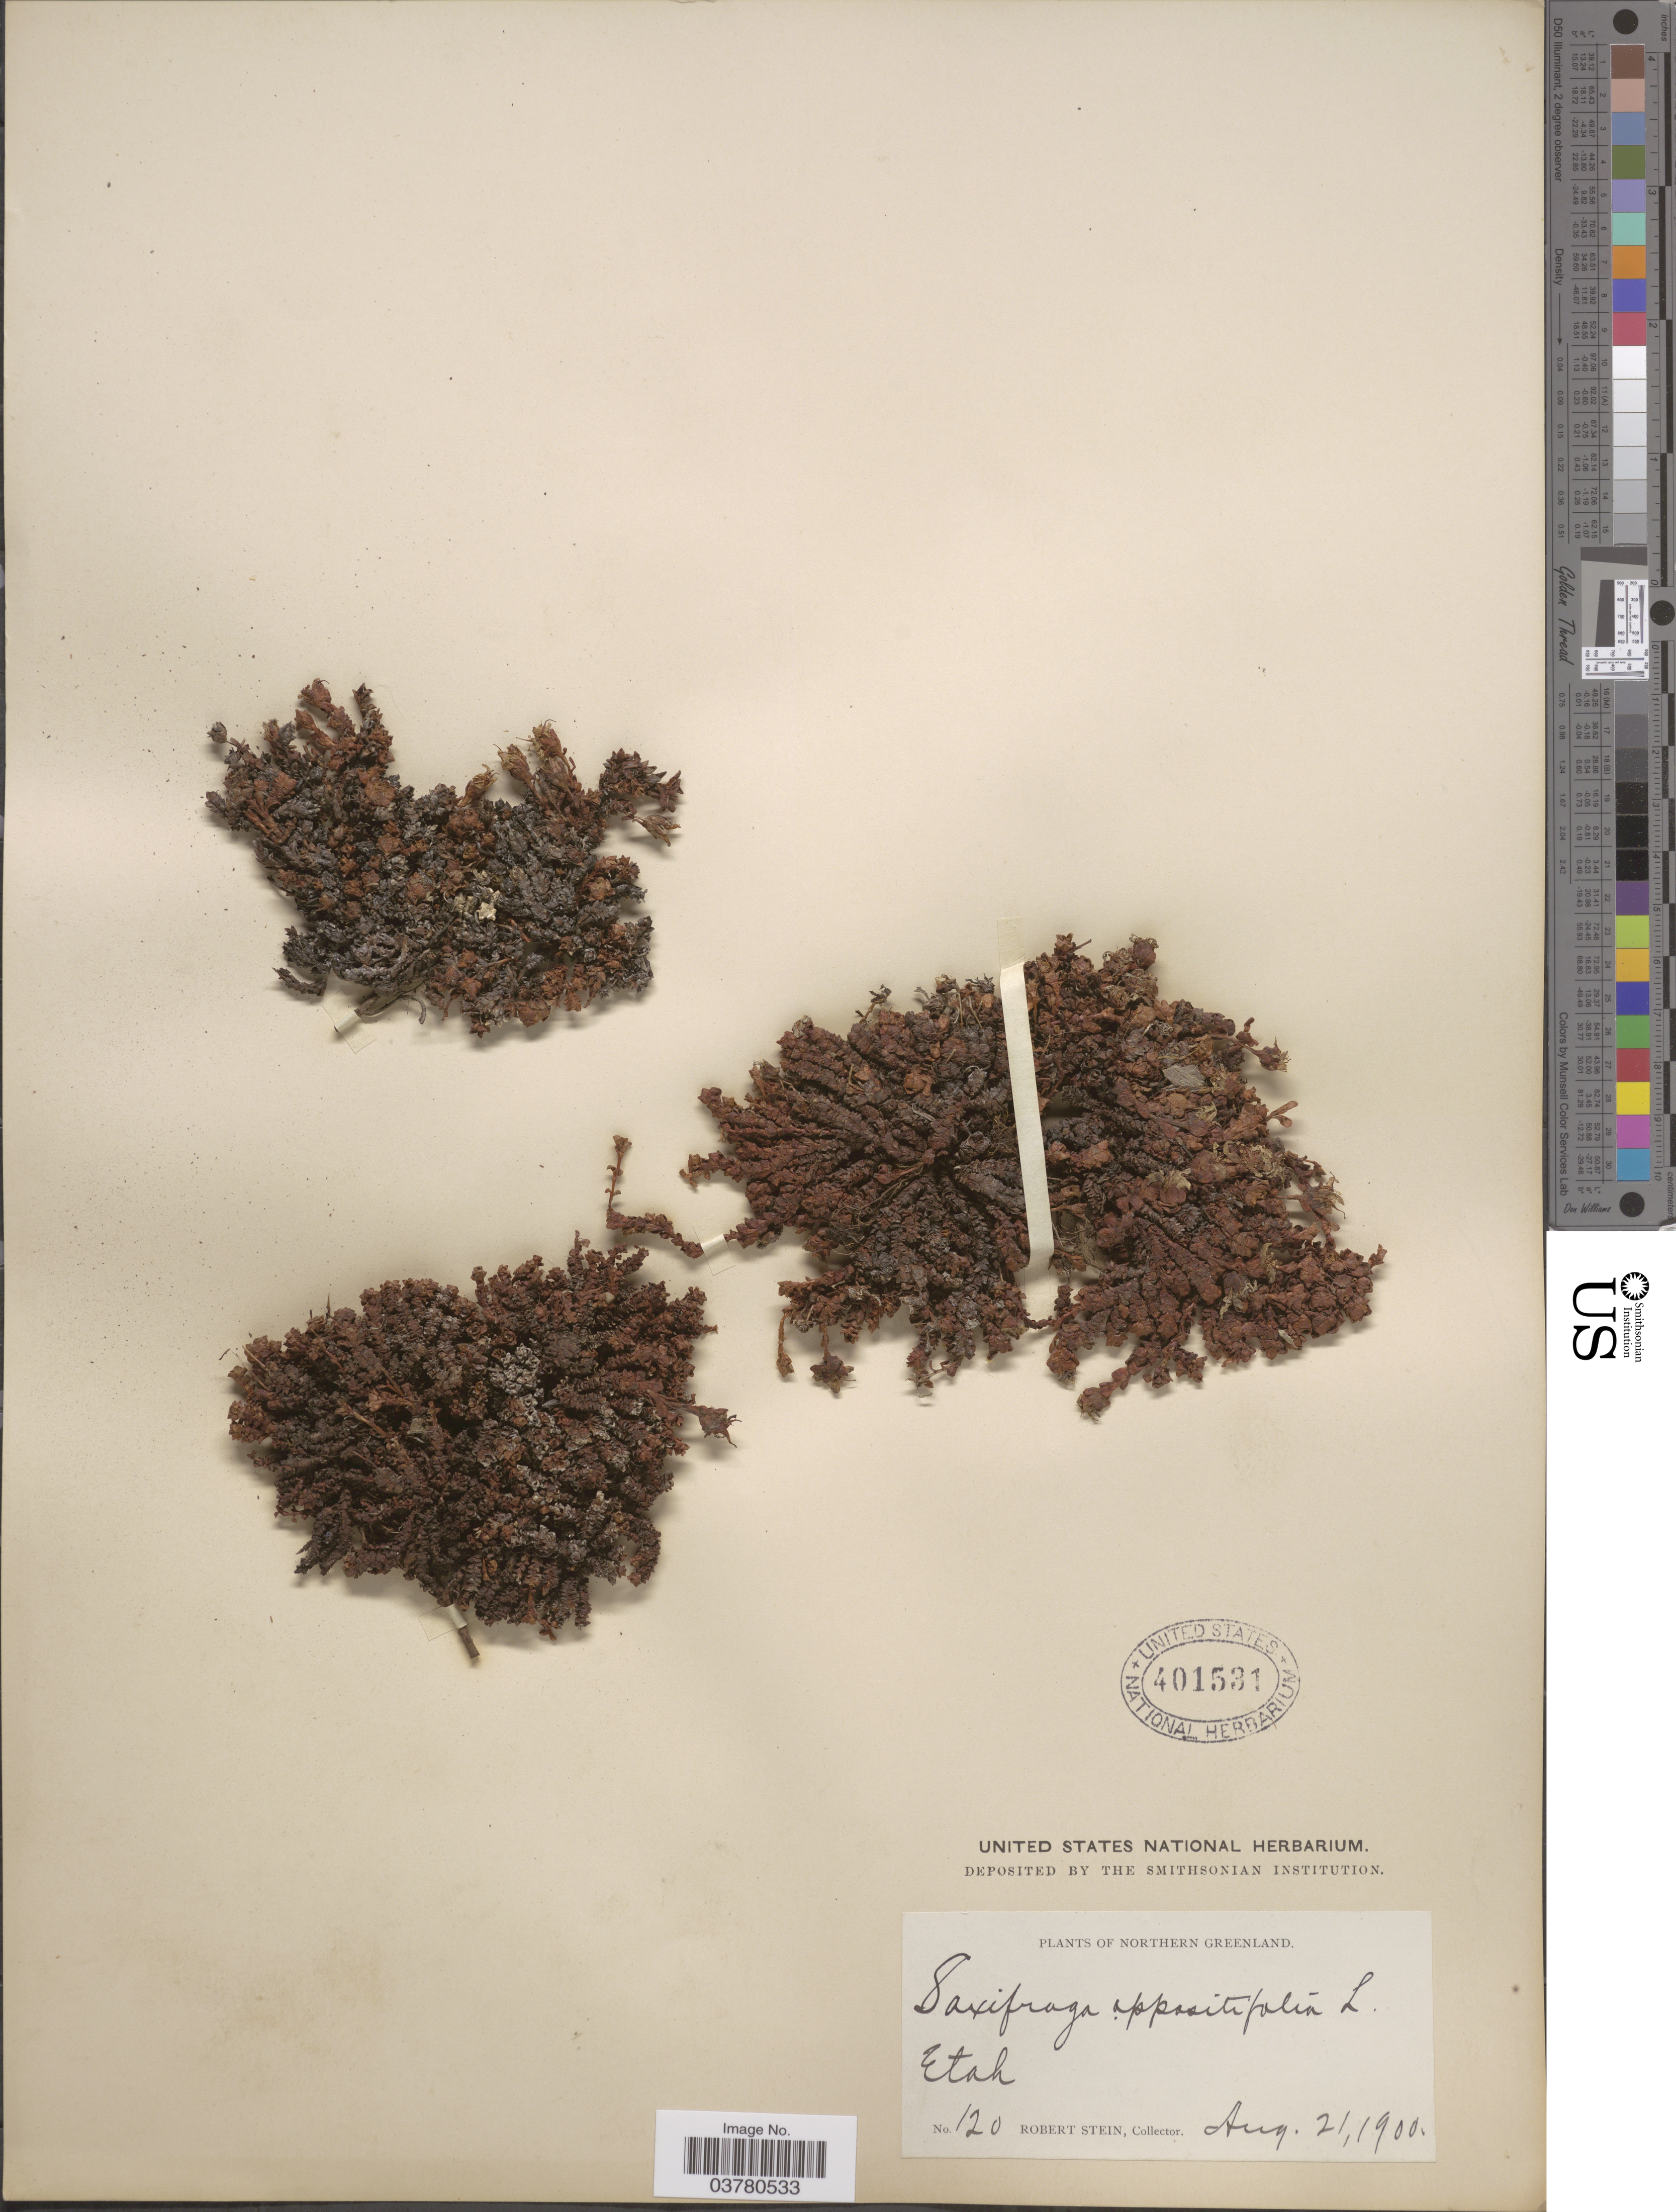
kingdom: Plantae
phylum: Tracheophyta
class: Magnoliopsida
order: Saxifragales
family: Saxifragaceae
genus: Saxifraga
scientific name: Saxifraga oppositifolia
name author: L.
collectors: R. Stein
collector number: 120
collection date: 1900-08-21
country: Greenland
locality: Northern Greenland. Etah.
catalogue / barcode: US 401531